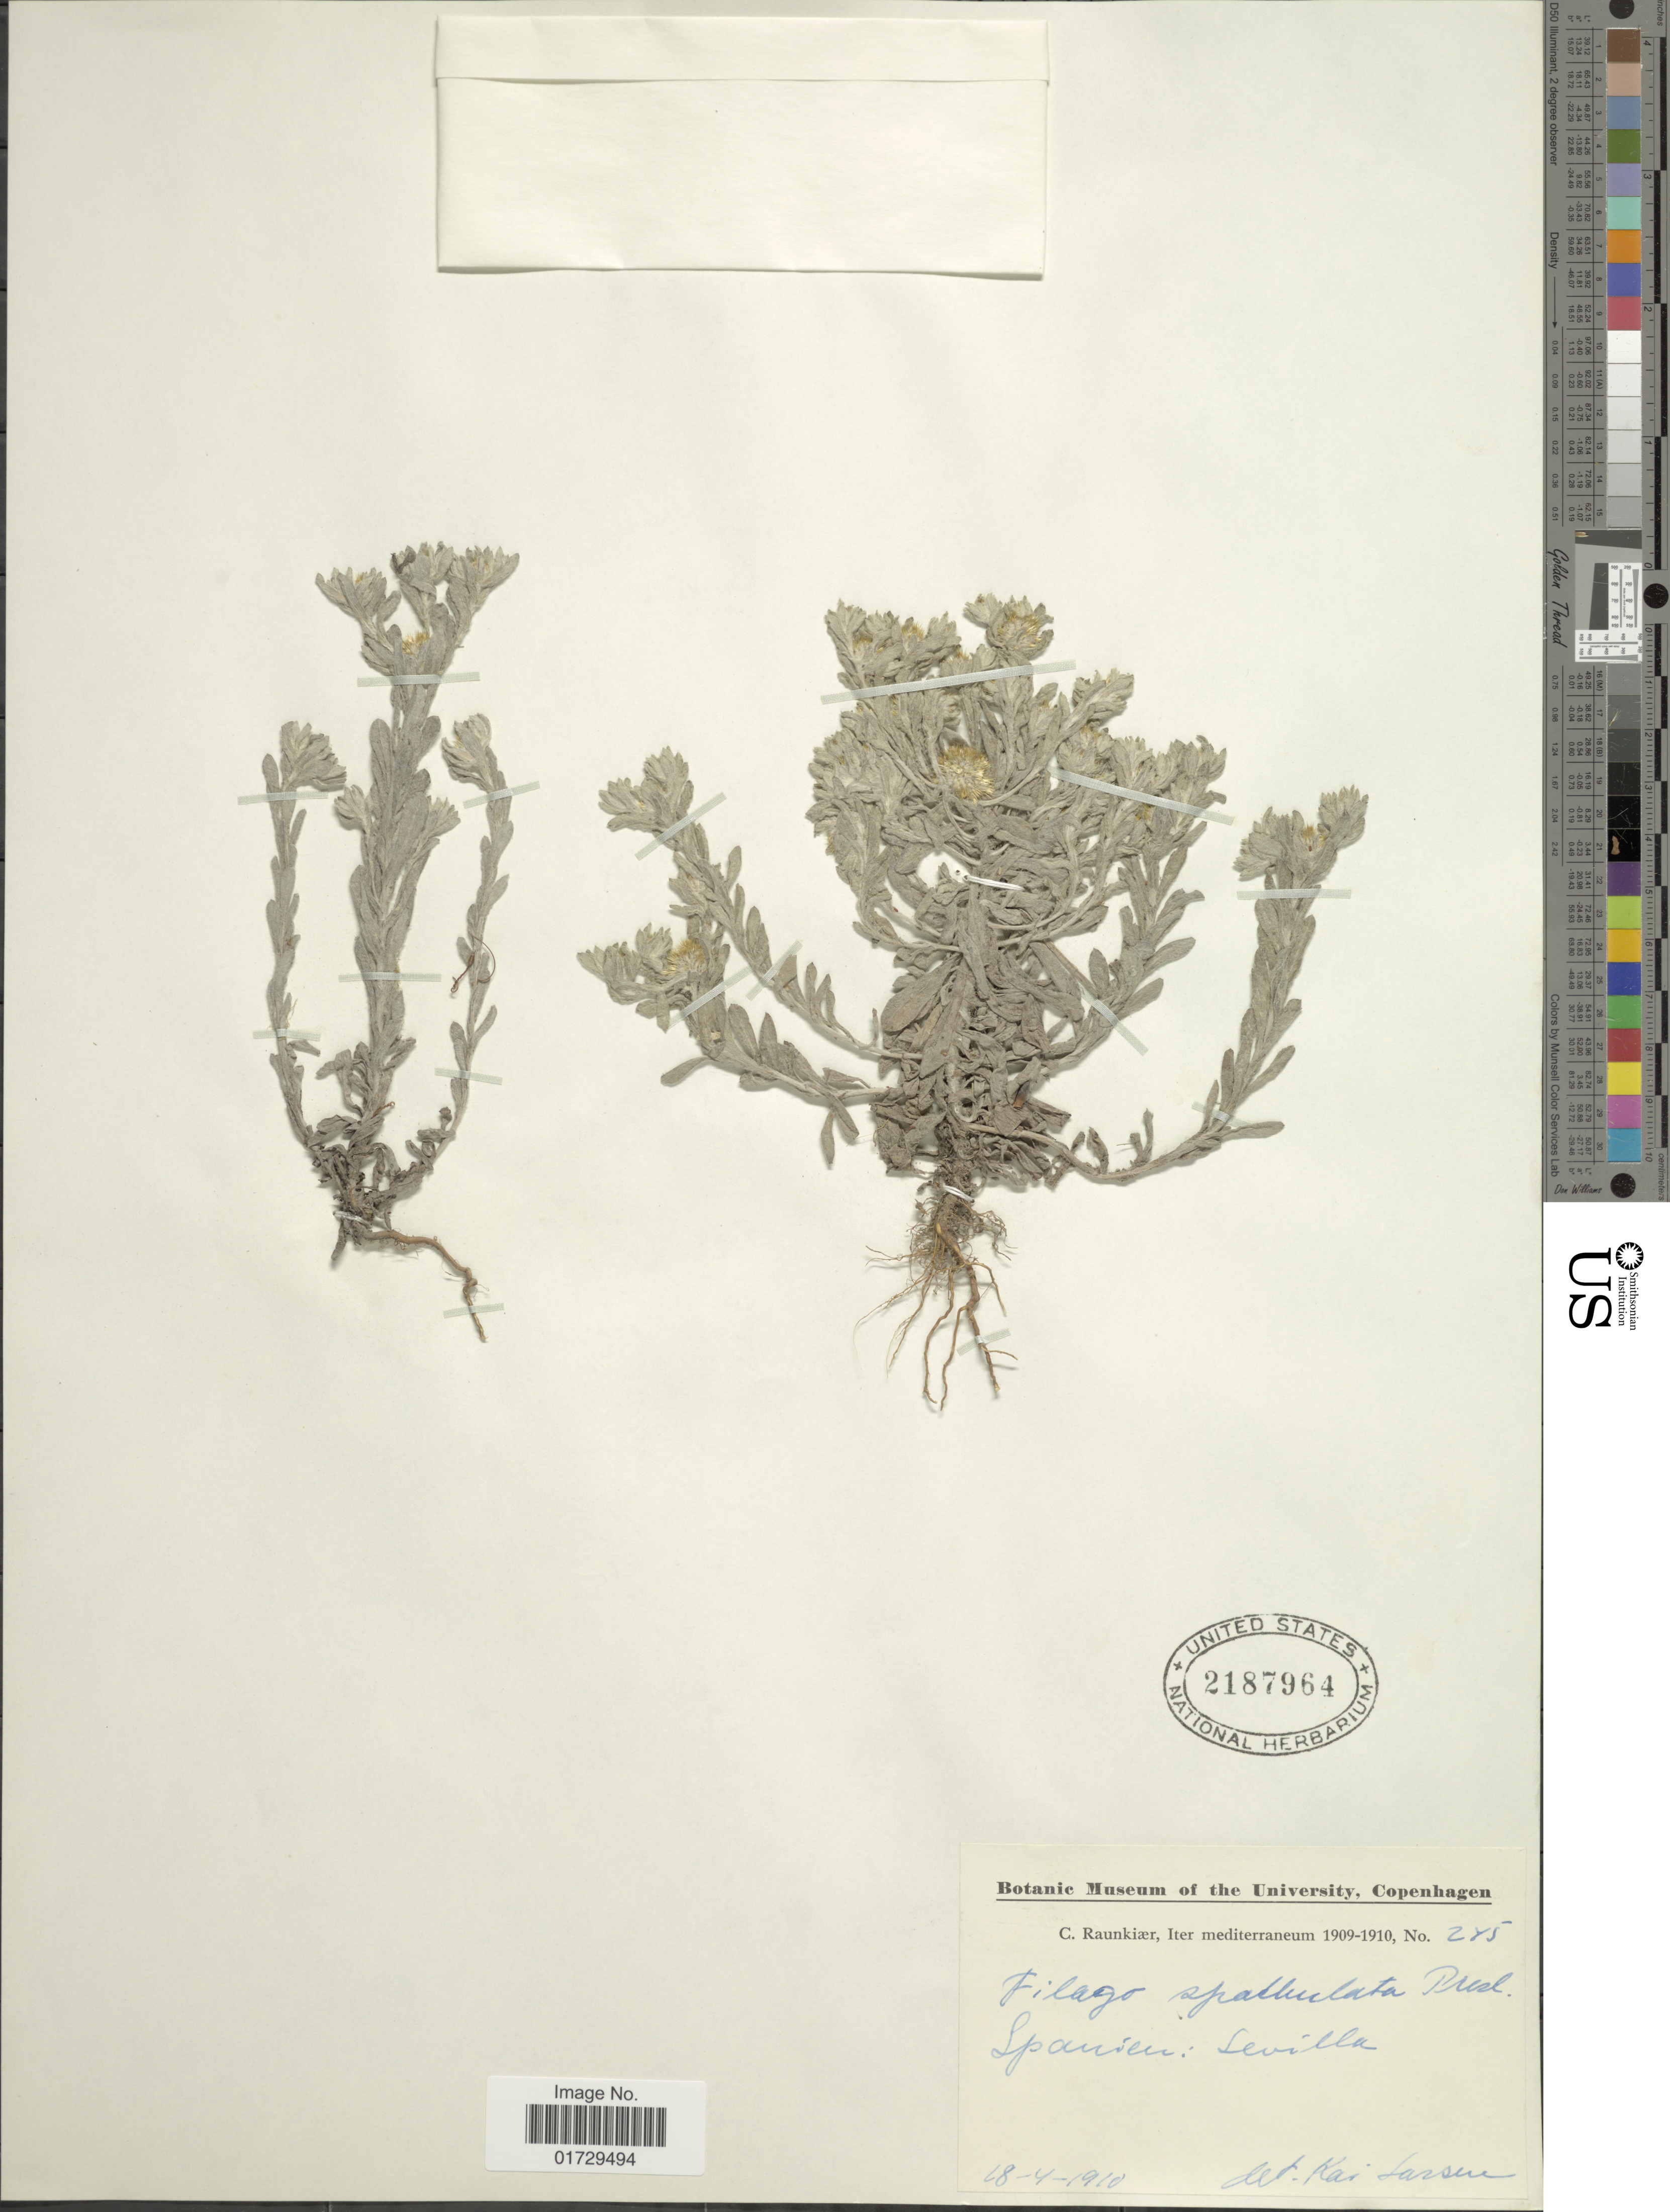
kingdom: Plantae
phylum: Tracheophyta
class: Magnoliopsida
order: Asterales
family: Asteraceae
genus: Filago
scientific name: Filago spathulata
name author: C. Presl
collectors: C. C. Raunkiaer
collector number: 245*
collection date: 1910-04-18/1910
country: Spain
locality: Seville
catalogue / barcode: US 2187964